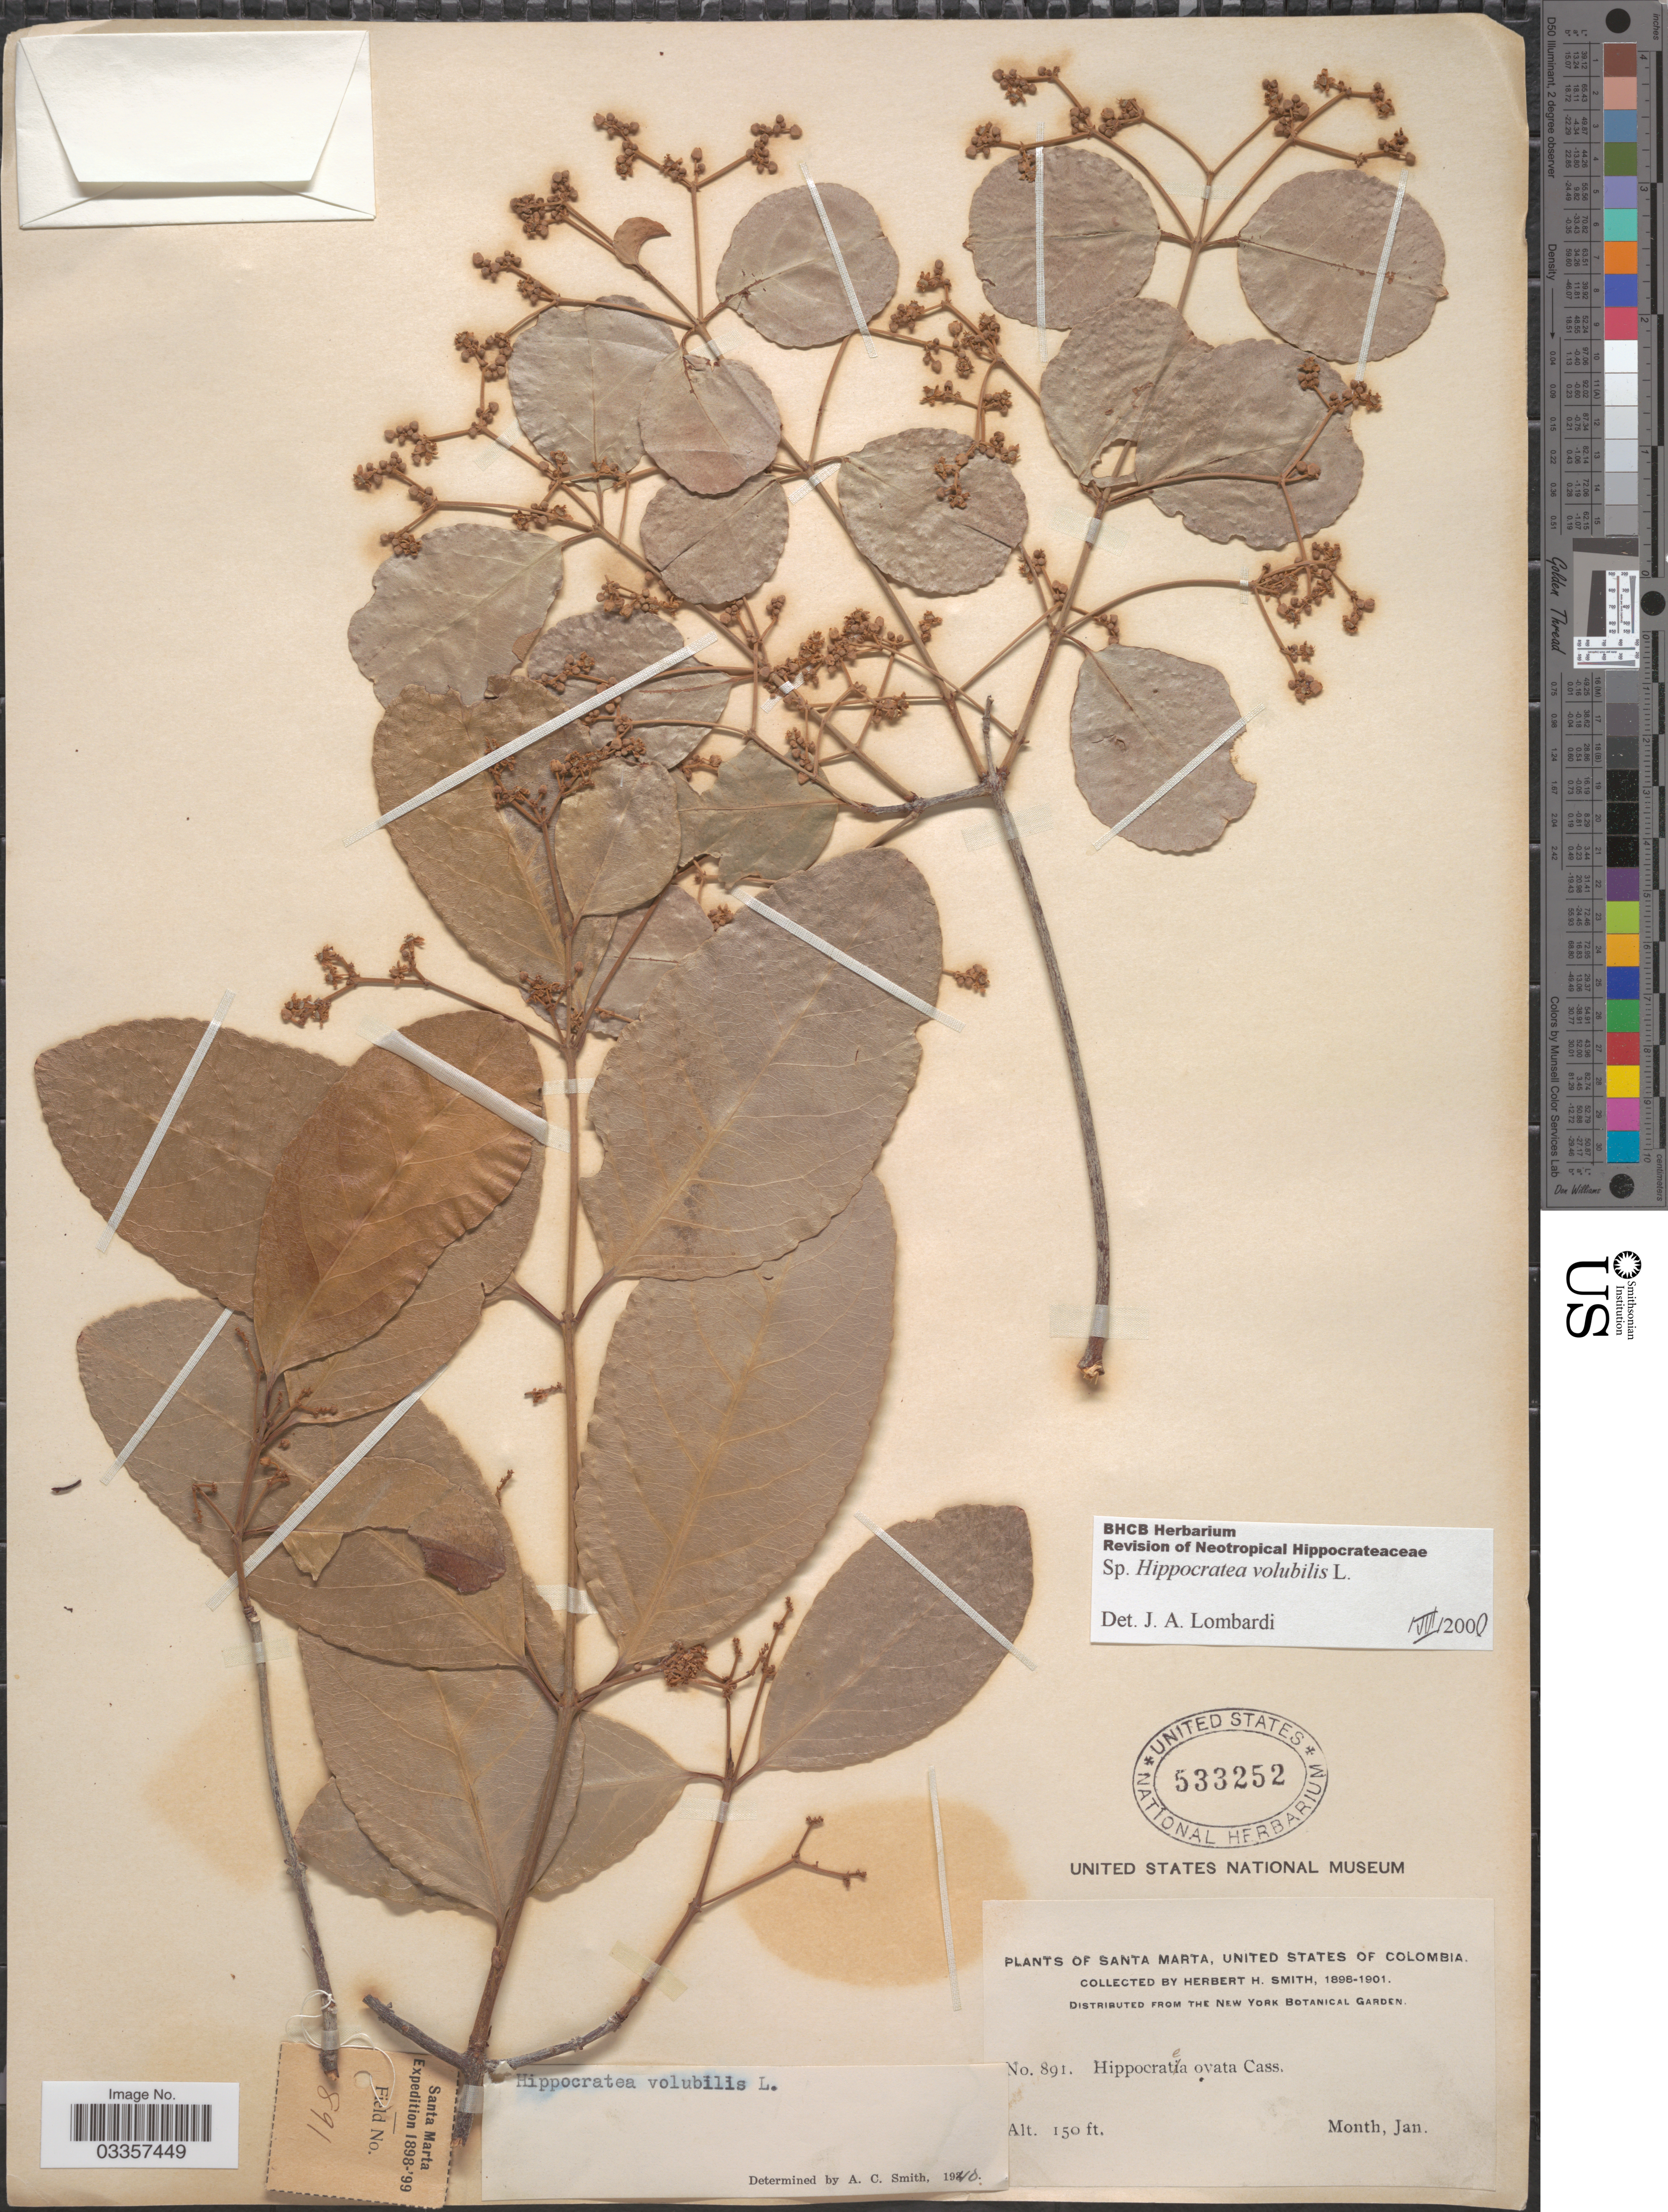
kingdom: Plantae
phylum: Tracheophyta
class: Magnoliopsida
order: Celastrales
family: Celastraceae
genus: Hippocratea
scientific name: Hippocratea volubilis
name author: L.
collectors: Herbert H. Smith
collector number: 891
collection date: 1898-01/1901-01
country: Colombia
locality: Santa Marta, United States of Colombia.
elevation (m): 46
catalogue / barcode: US 533252